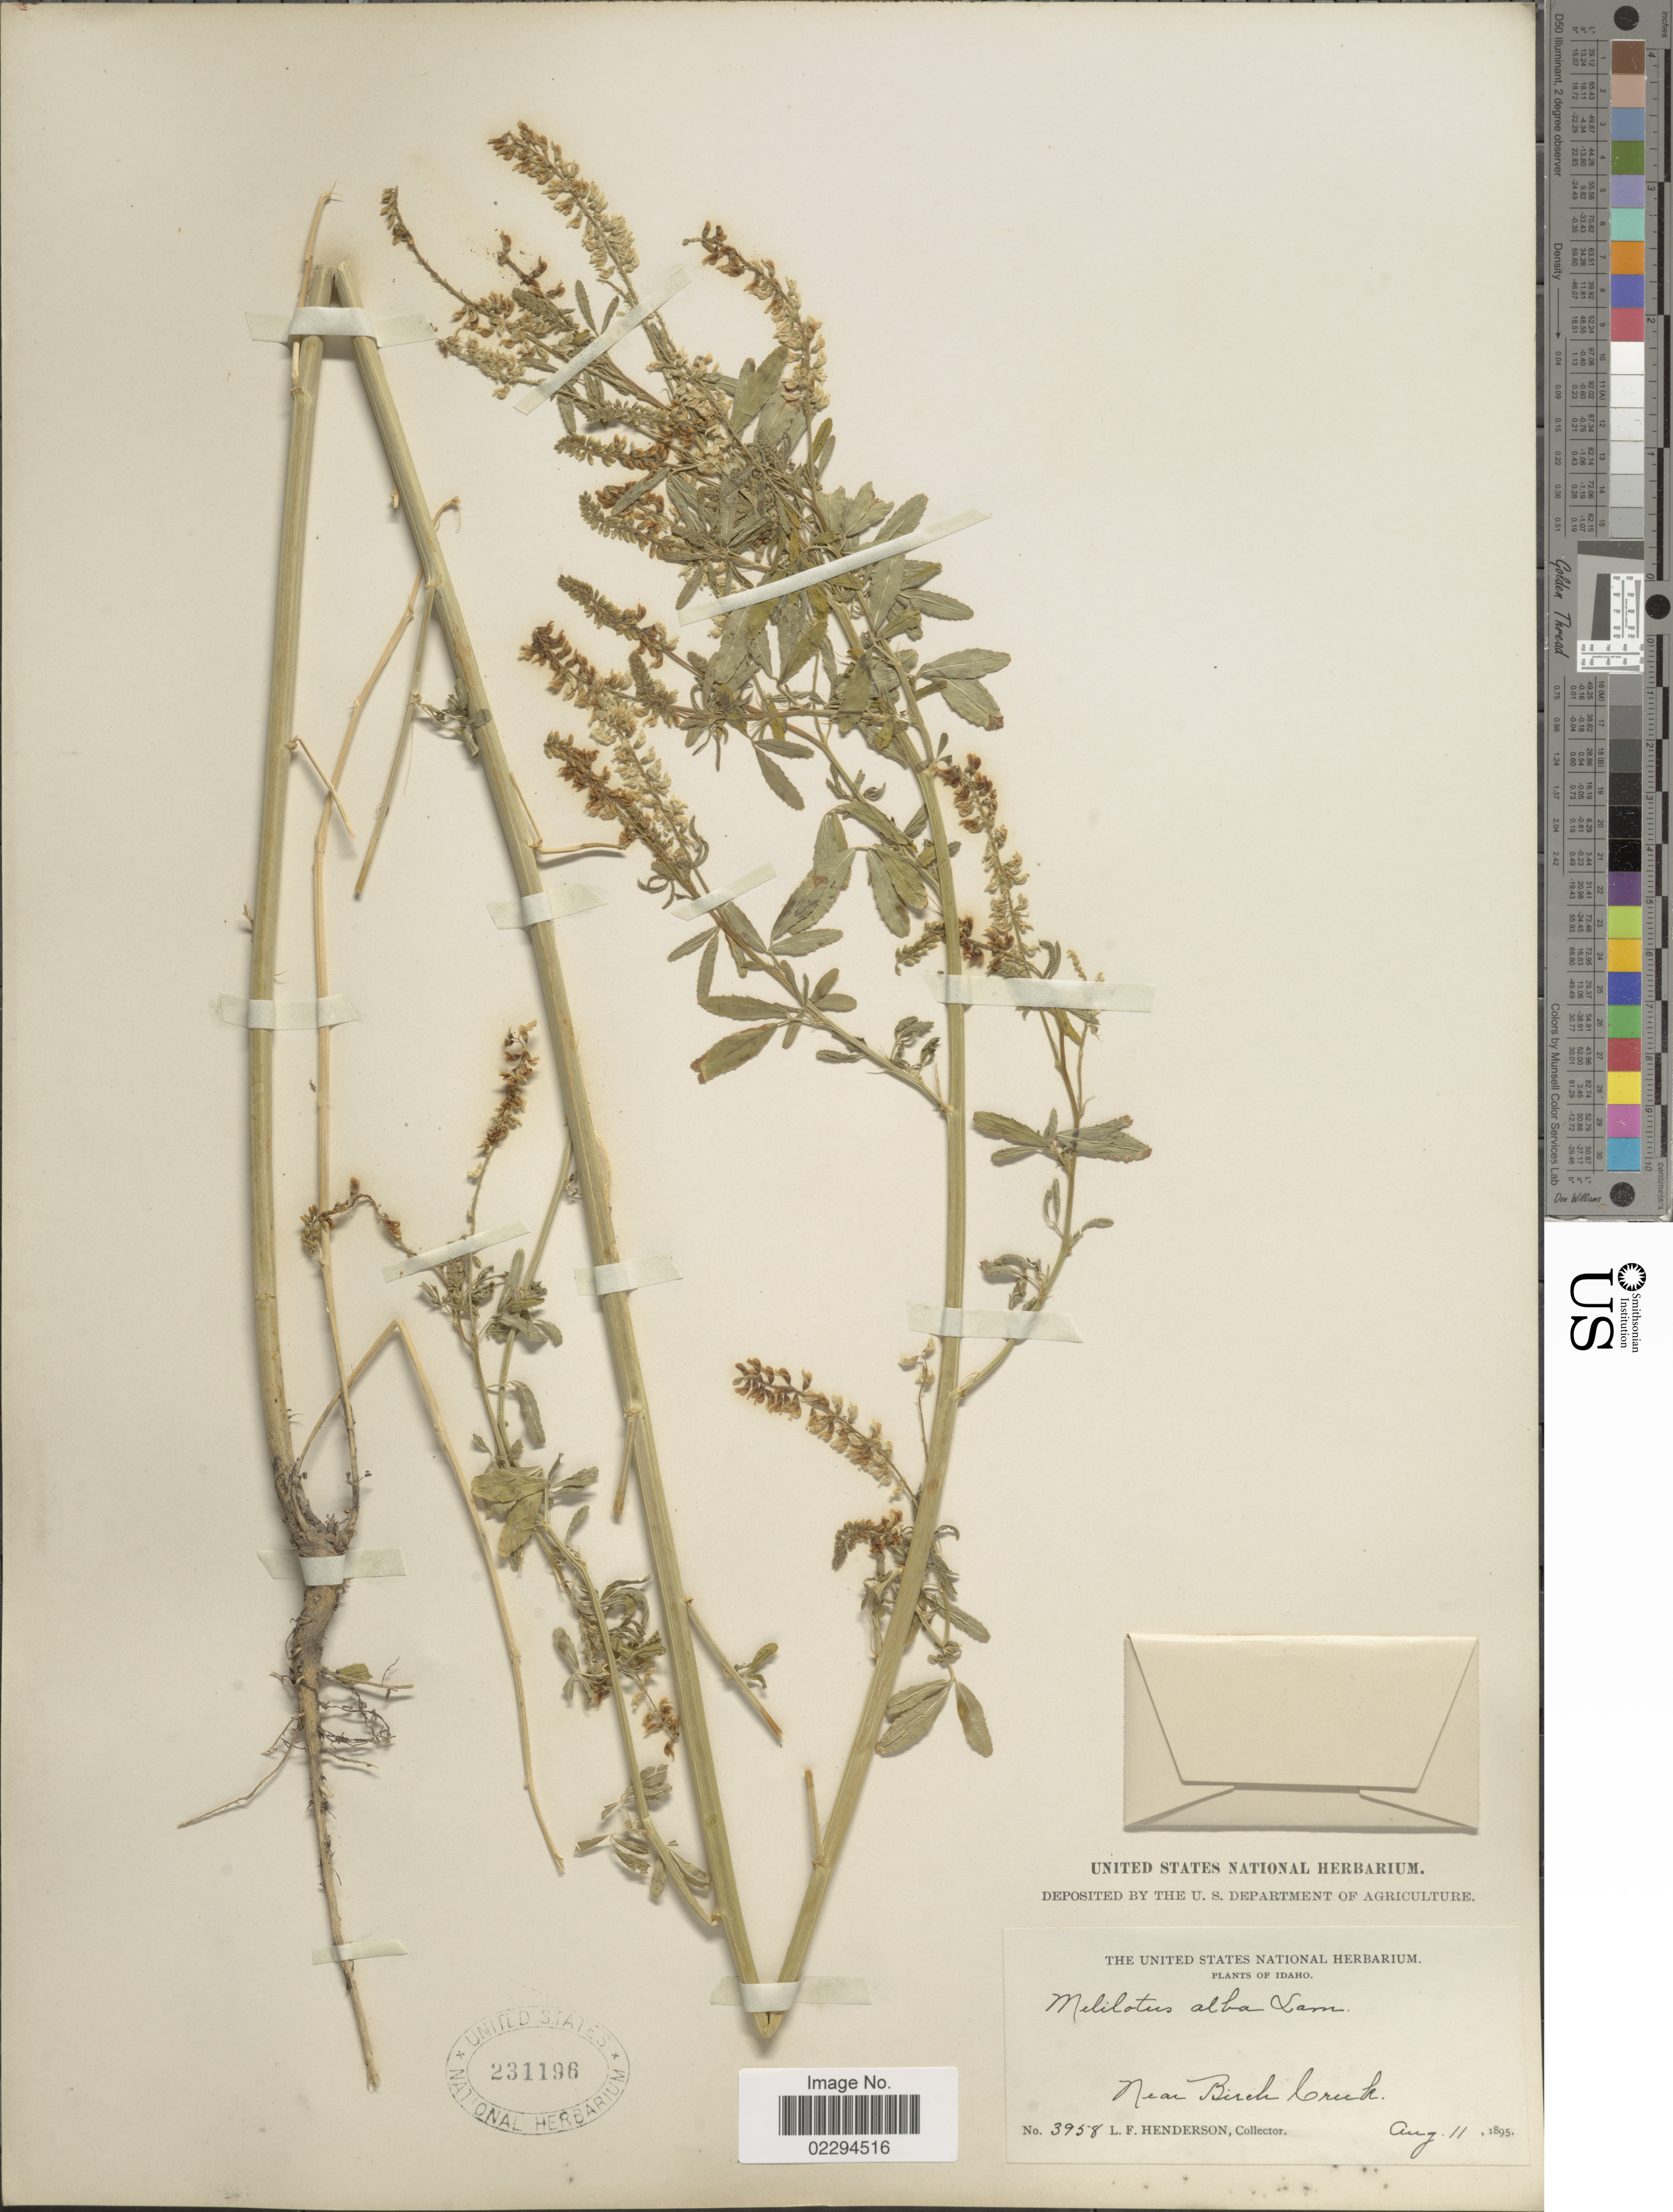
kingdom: Plantae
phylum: Tracheophyta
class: Magnoliopsida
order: Fabales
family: Fabaceae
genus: Melilotus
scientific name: Melilotus albus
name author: Medik.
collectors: L. Henderson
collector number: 3958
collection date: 1895-08-11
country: United States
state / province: Idaho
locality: Near Birch Creek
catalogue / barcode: US 231196